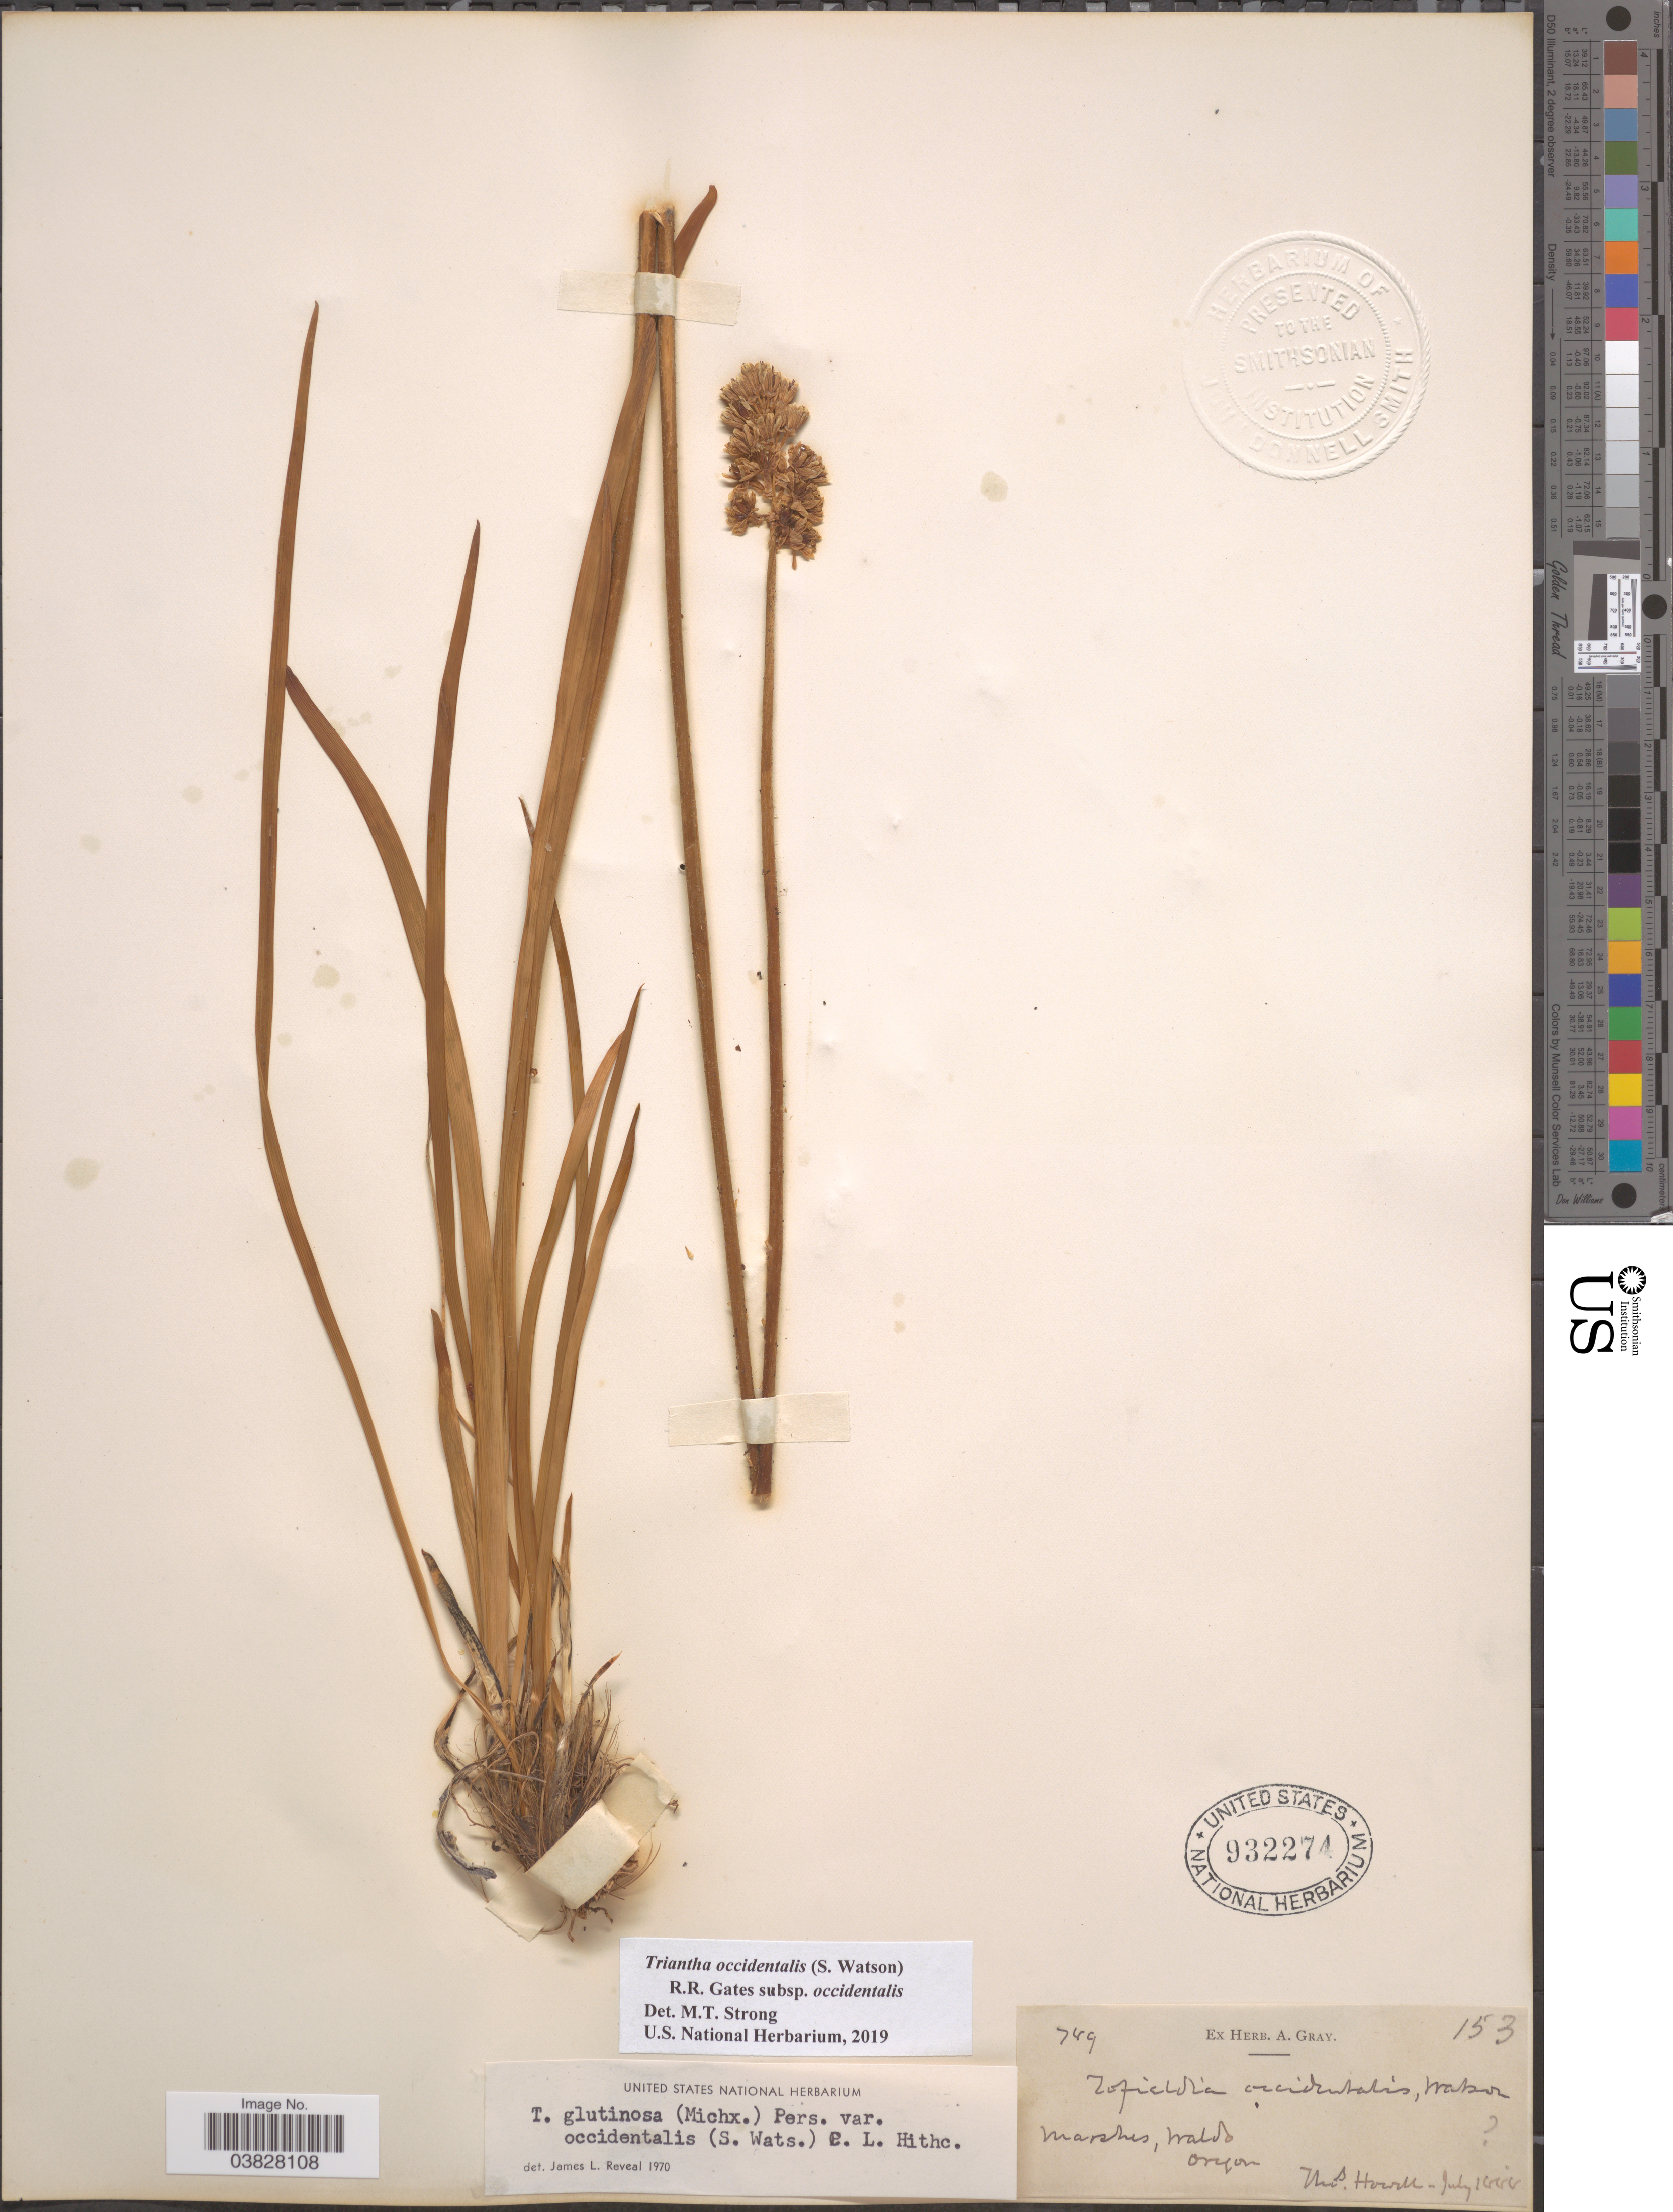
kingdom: Plantae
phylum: Tracheophyta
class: Liliopsida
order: Alismatales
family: Tofieldiaceae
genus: Triantha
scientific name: Triantha occidentalis subsp. occidentalis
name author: (S. Watson) R.R. Gates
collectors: Howell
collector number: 749/153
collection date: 1888-07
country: United States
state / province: Oregon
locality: Waldo.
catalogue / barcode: US 932274